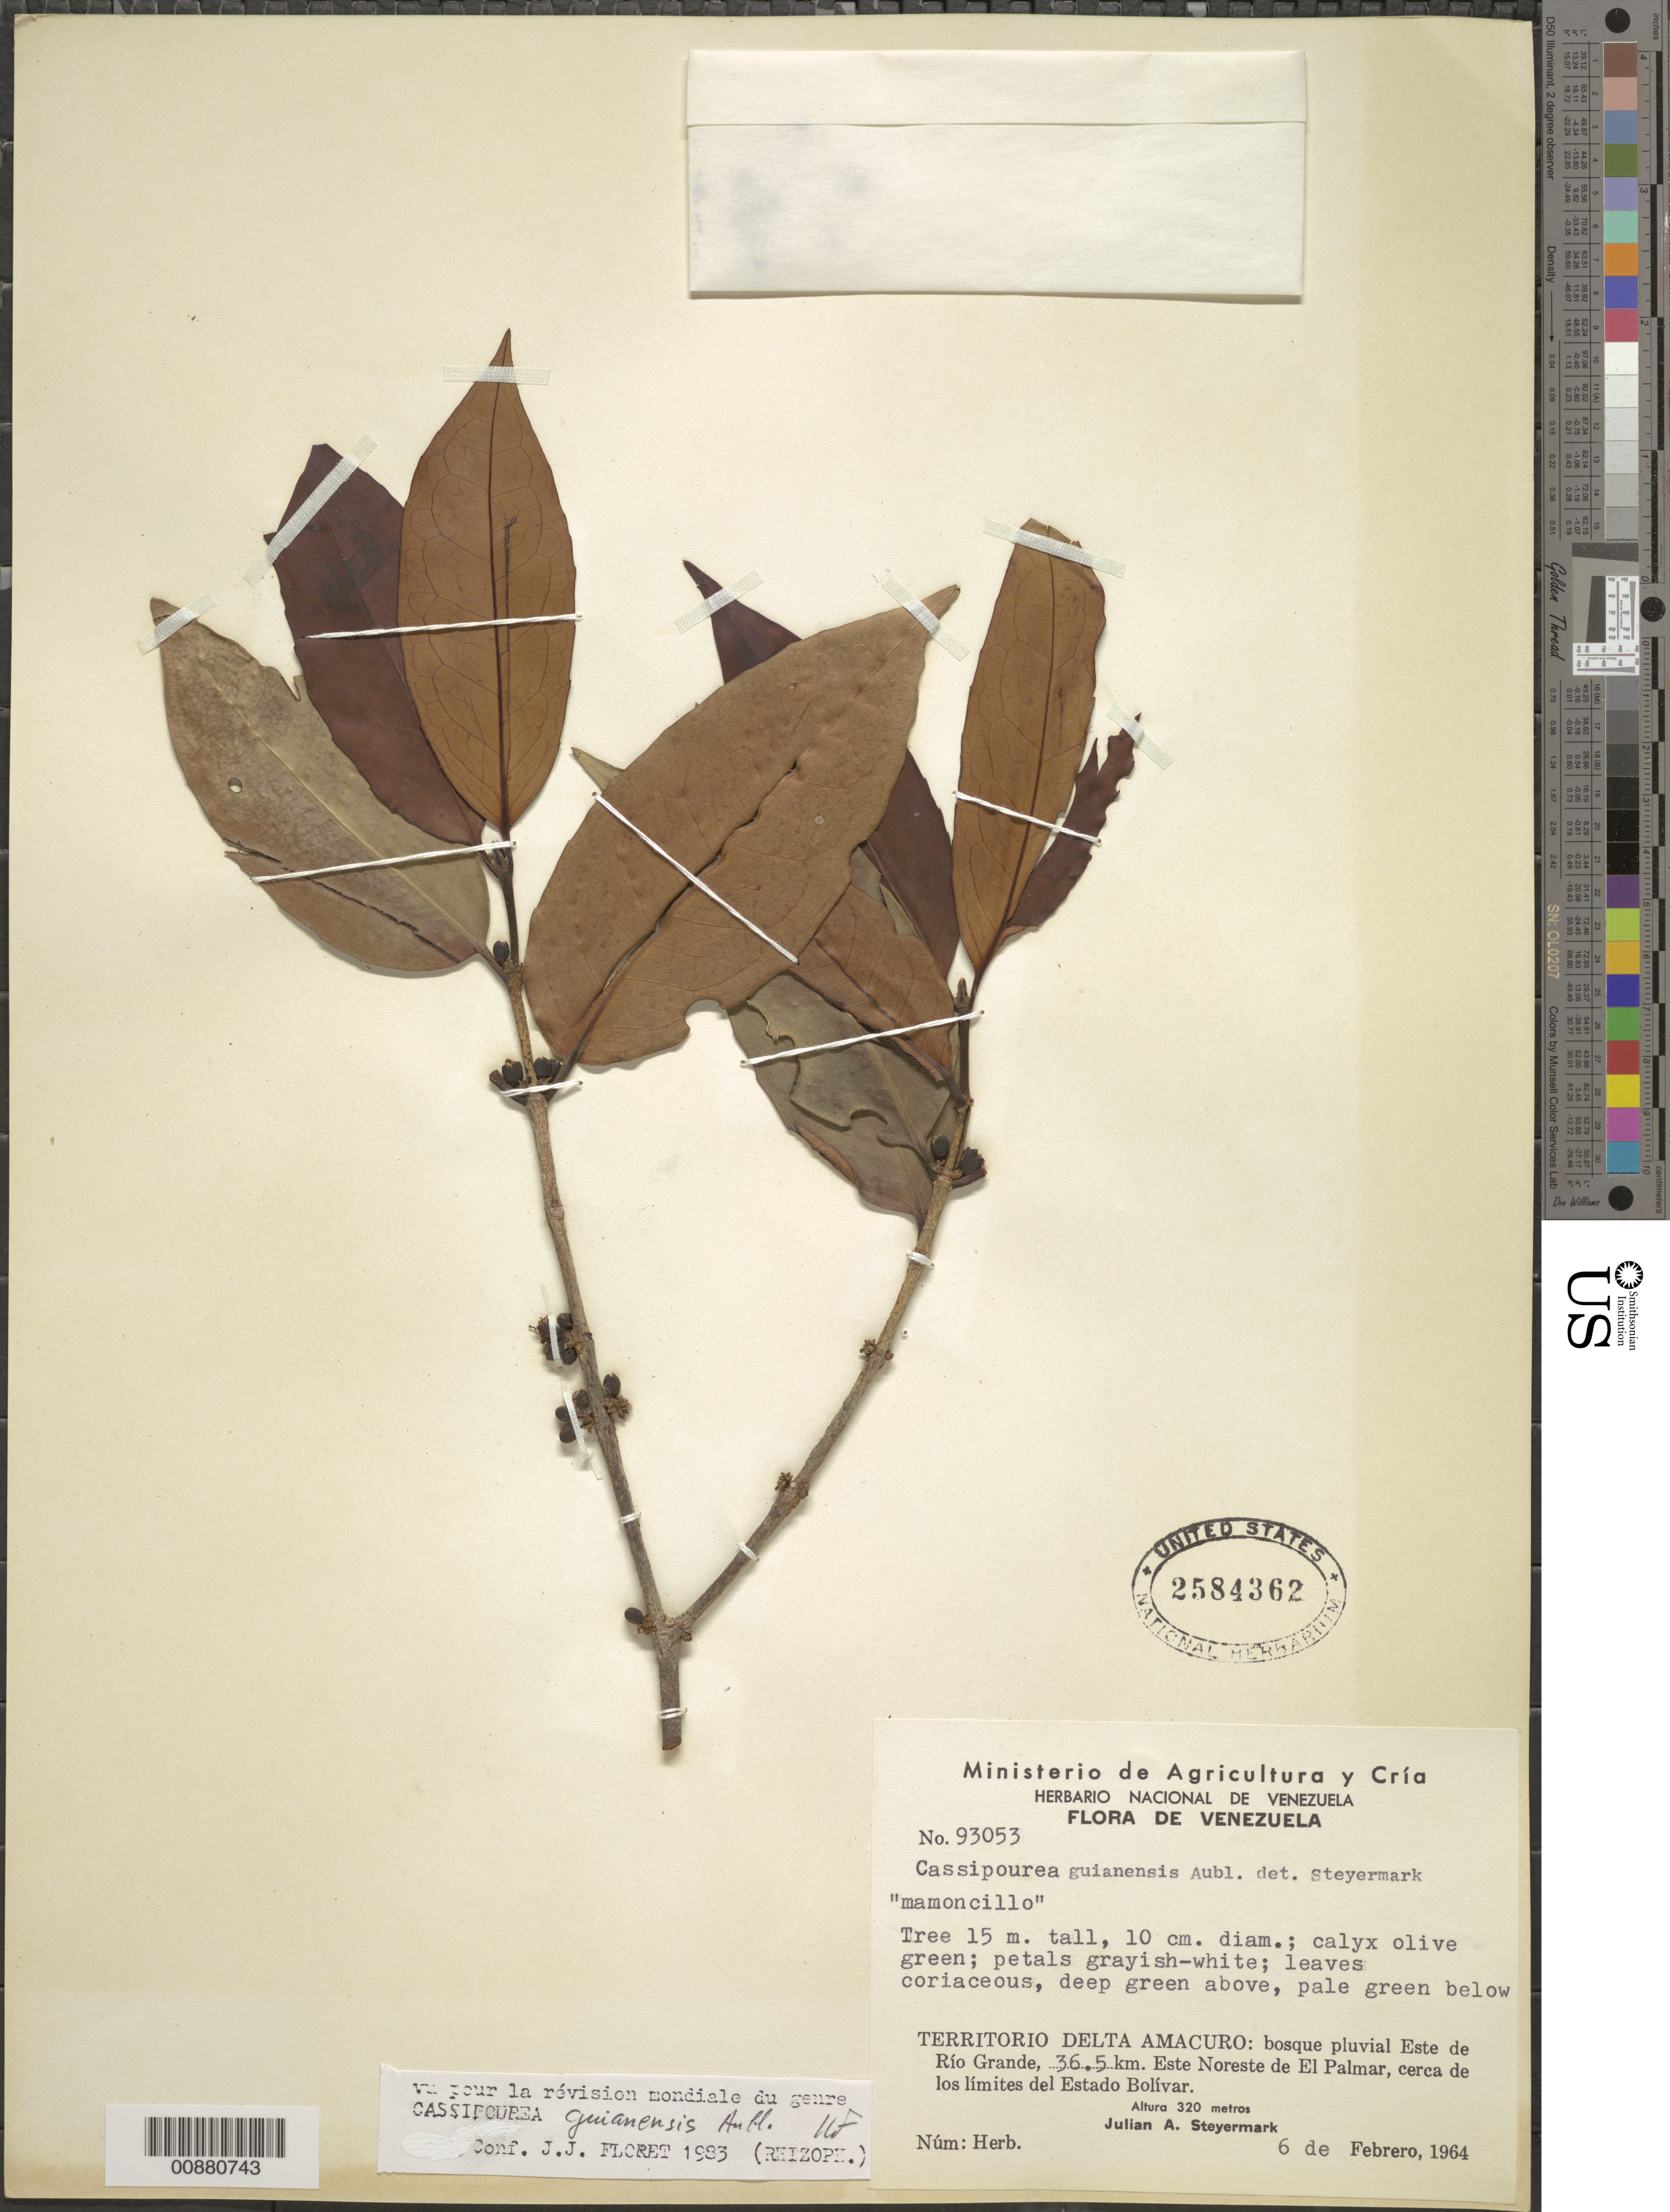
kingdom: Plantae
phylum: Tracheophyta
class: Magnoliopsida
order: Malpighiales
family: Rhizophoraceae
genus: Cassipourea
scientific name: Cassipourea guianensis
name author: Aubl.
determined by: Floret, J. J.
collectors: J. Steyermark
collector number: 93053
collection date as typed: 6-Feb-64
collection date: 1964-02-06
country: Venezuela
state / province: Delta Amacuro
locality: Este de Río Grande, 36.5 km ENE de El Palmar, cerca de los límites del Estado Bolívar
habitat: Rain forest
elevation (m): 320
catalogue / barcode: US 2584362